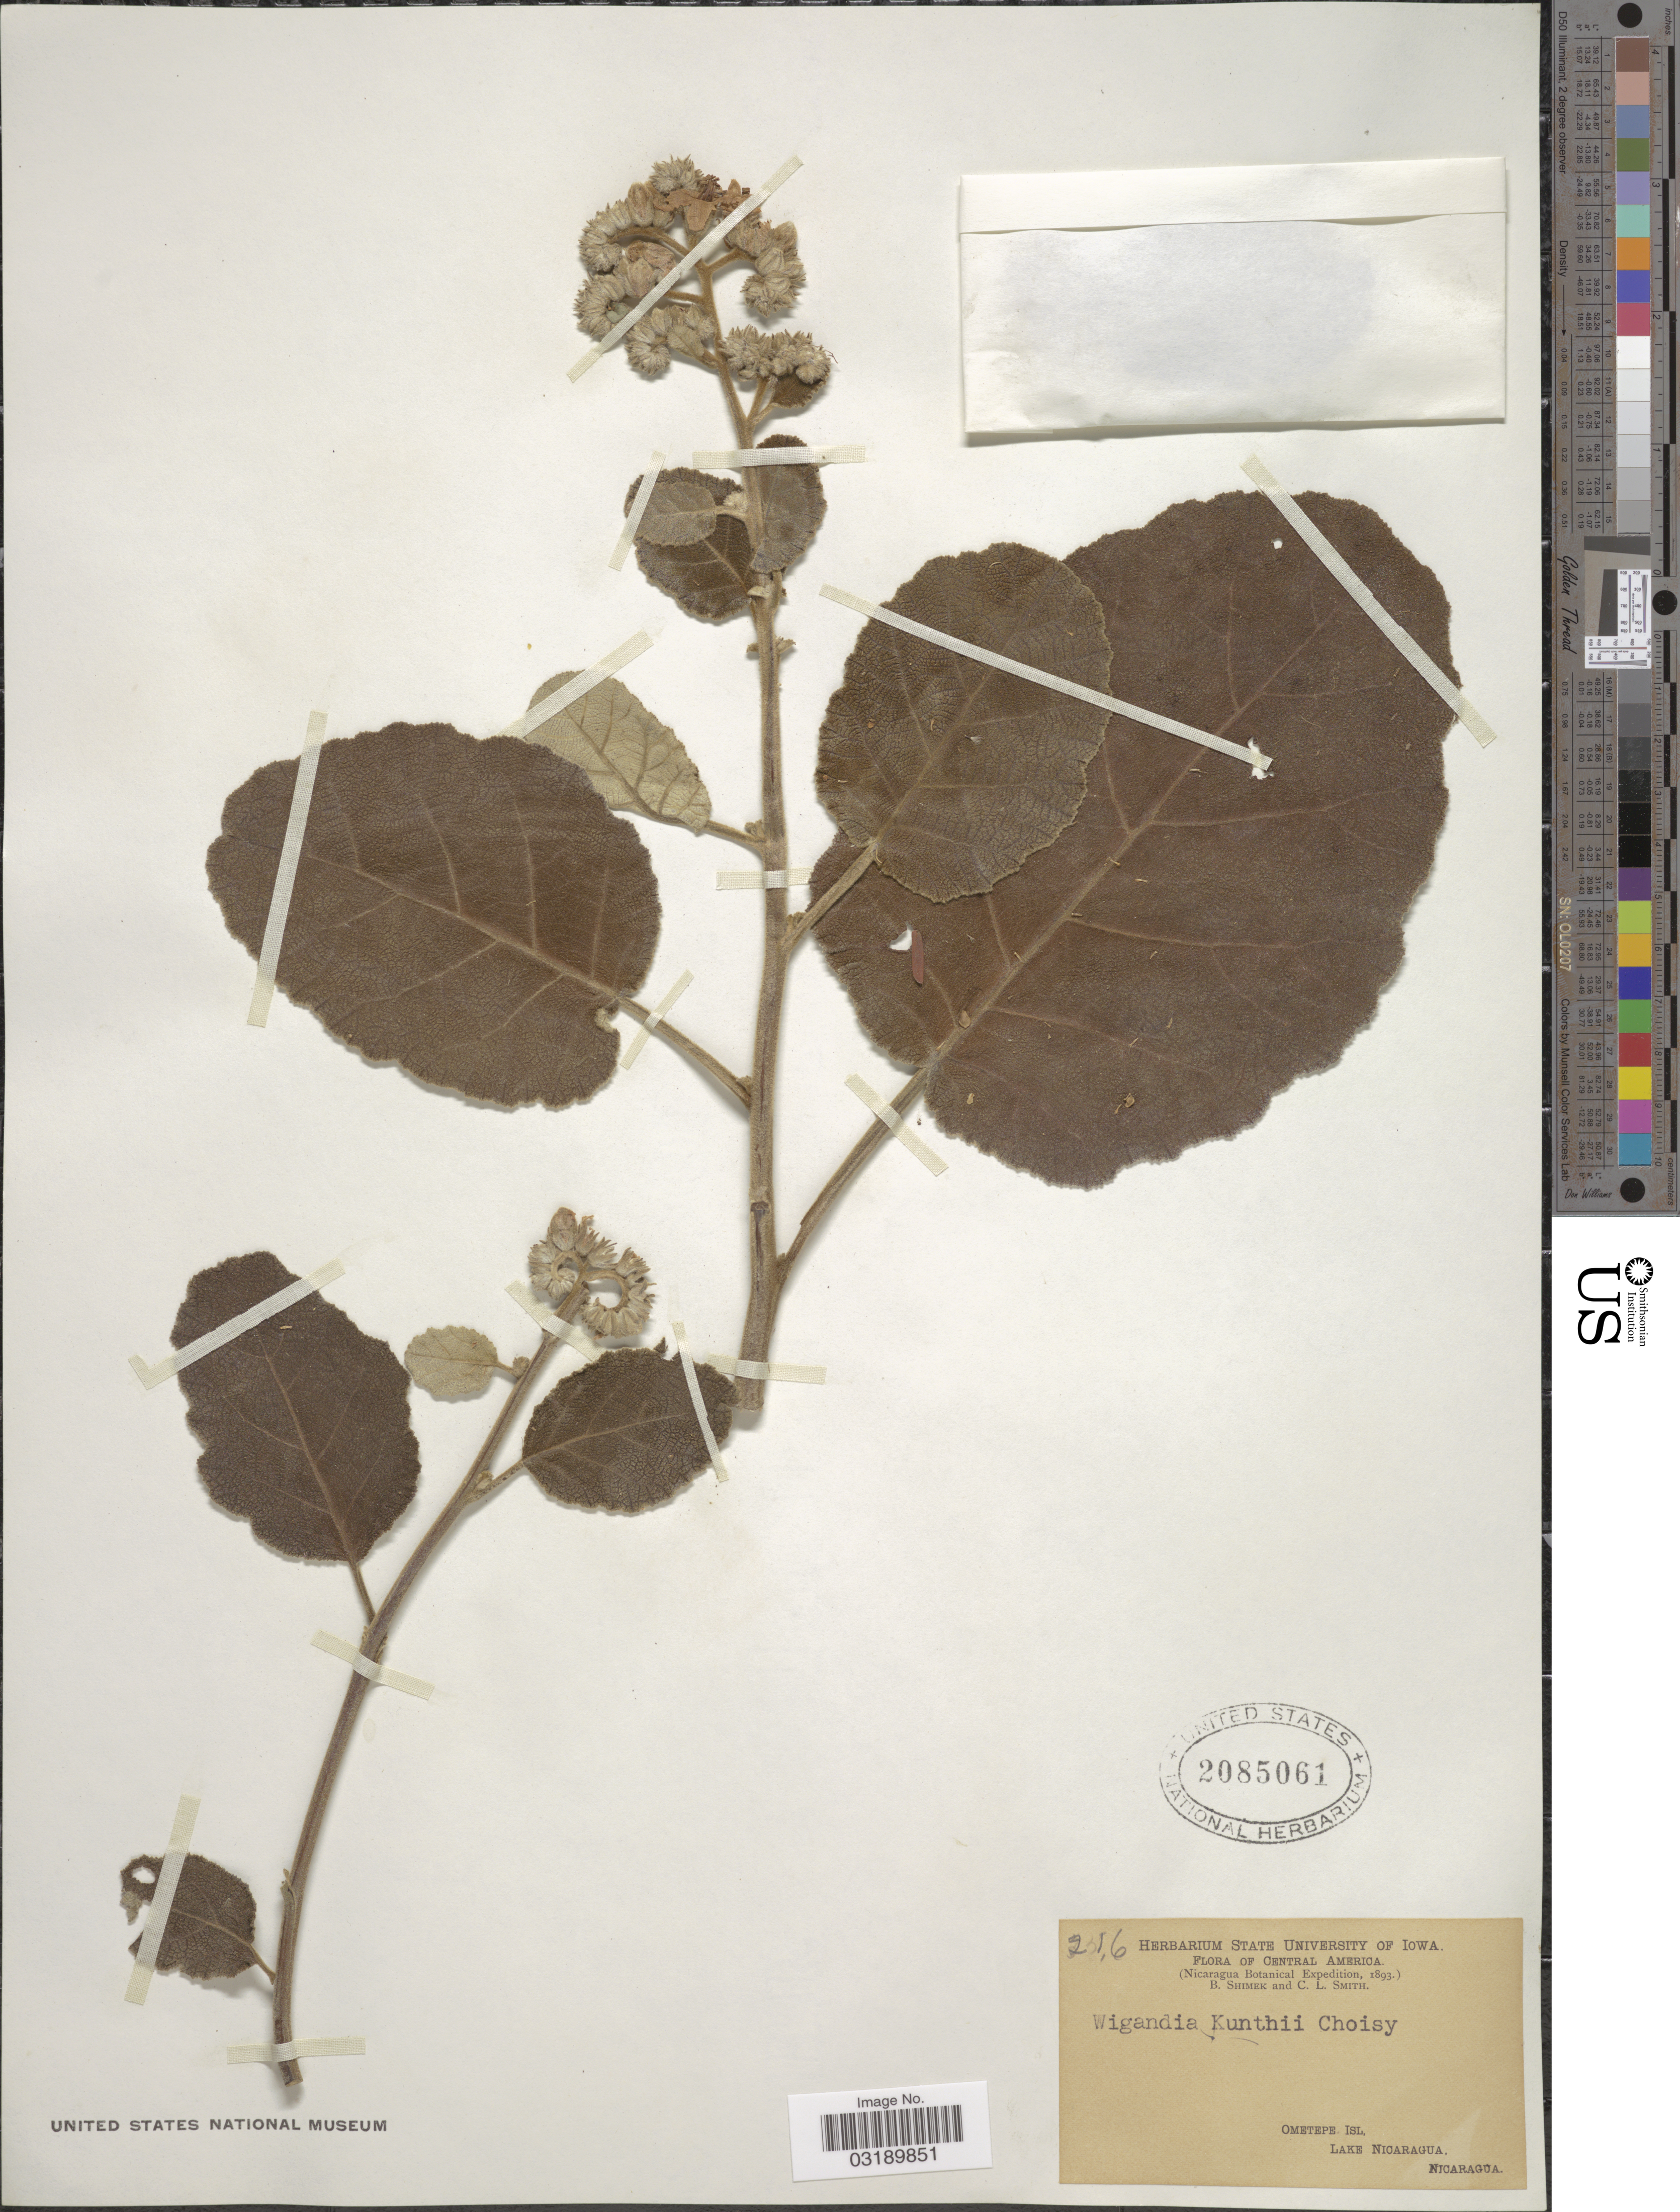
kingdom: Plantae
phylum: Tracheophyta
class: Magnoliopsida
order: Boraginales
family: Namaceae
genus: Wigandia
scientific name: Wigandia kunthii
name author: Choisy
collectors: B. Shimek & C. L. Smith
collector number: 2316*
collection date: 1893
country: Nicaragua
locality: Ometepe Isl., Lake Nicaragua.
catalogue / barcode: US 2085061